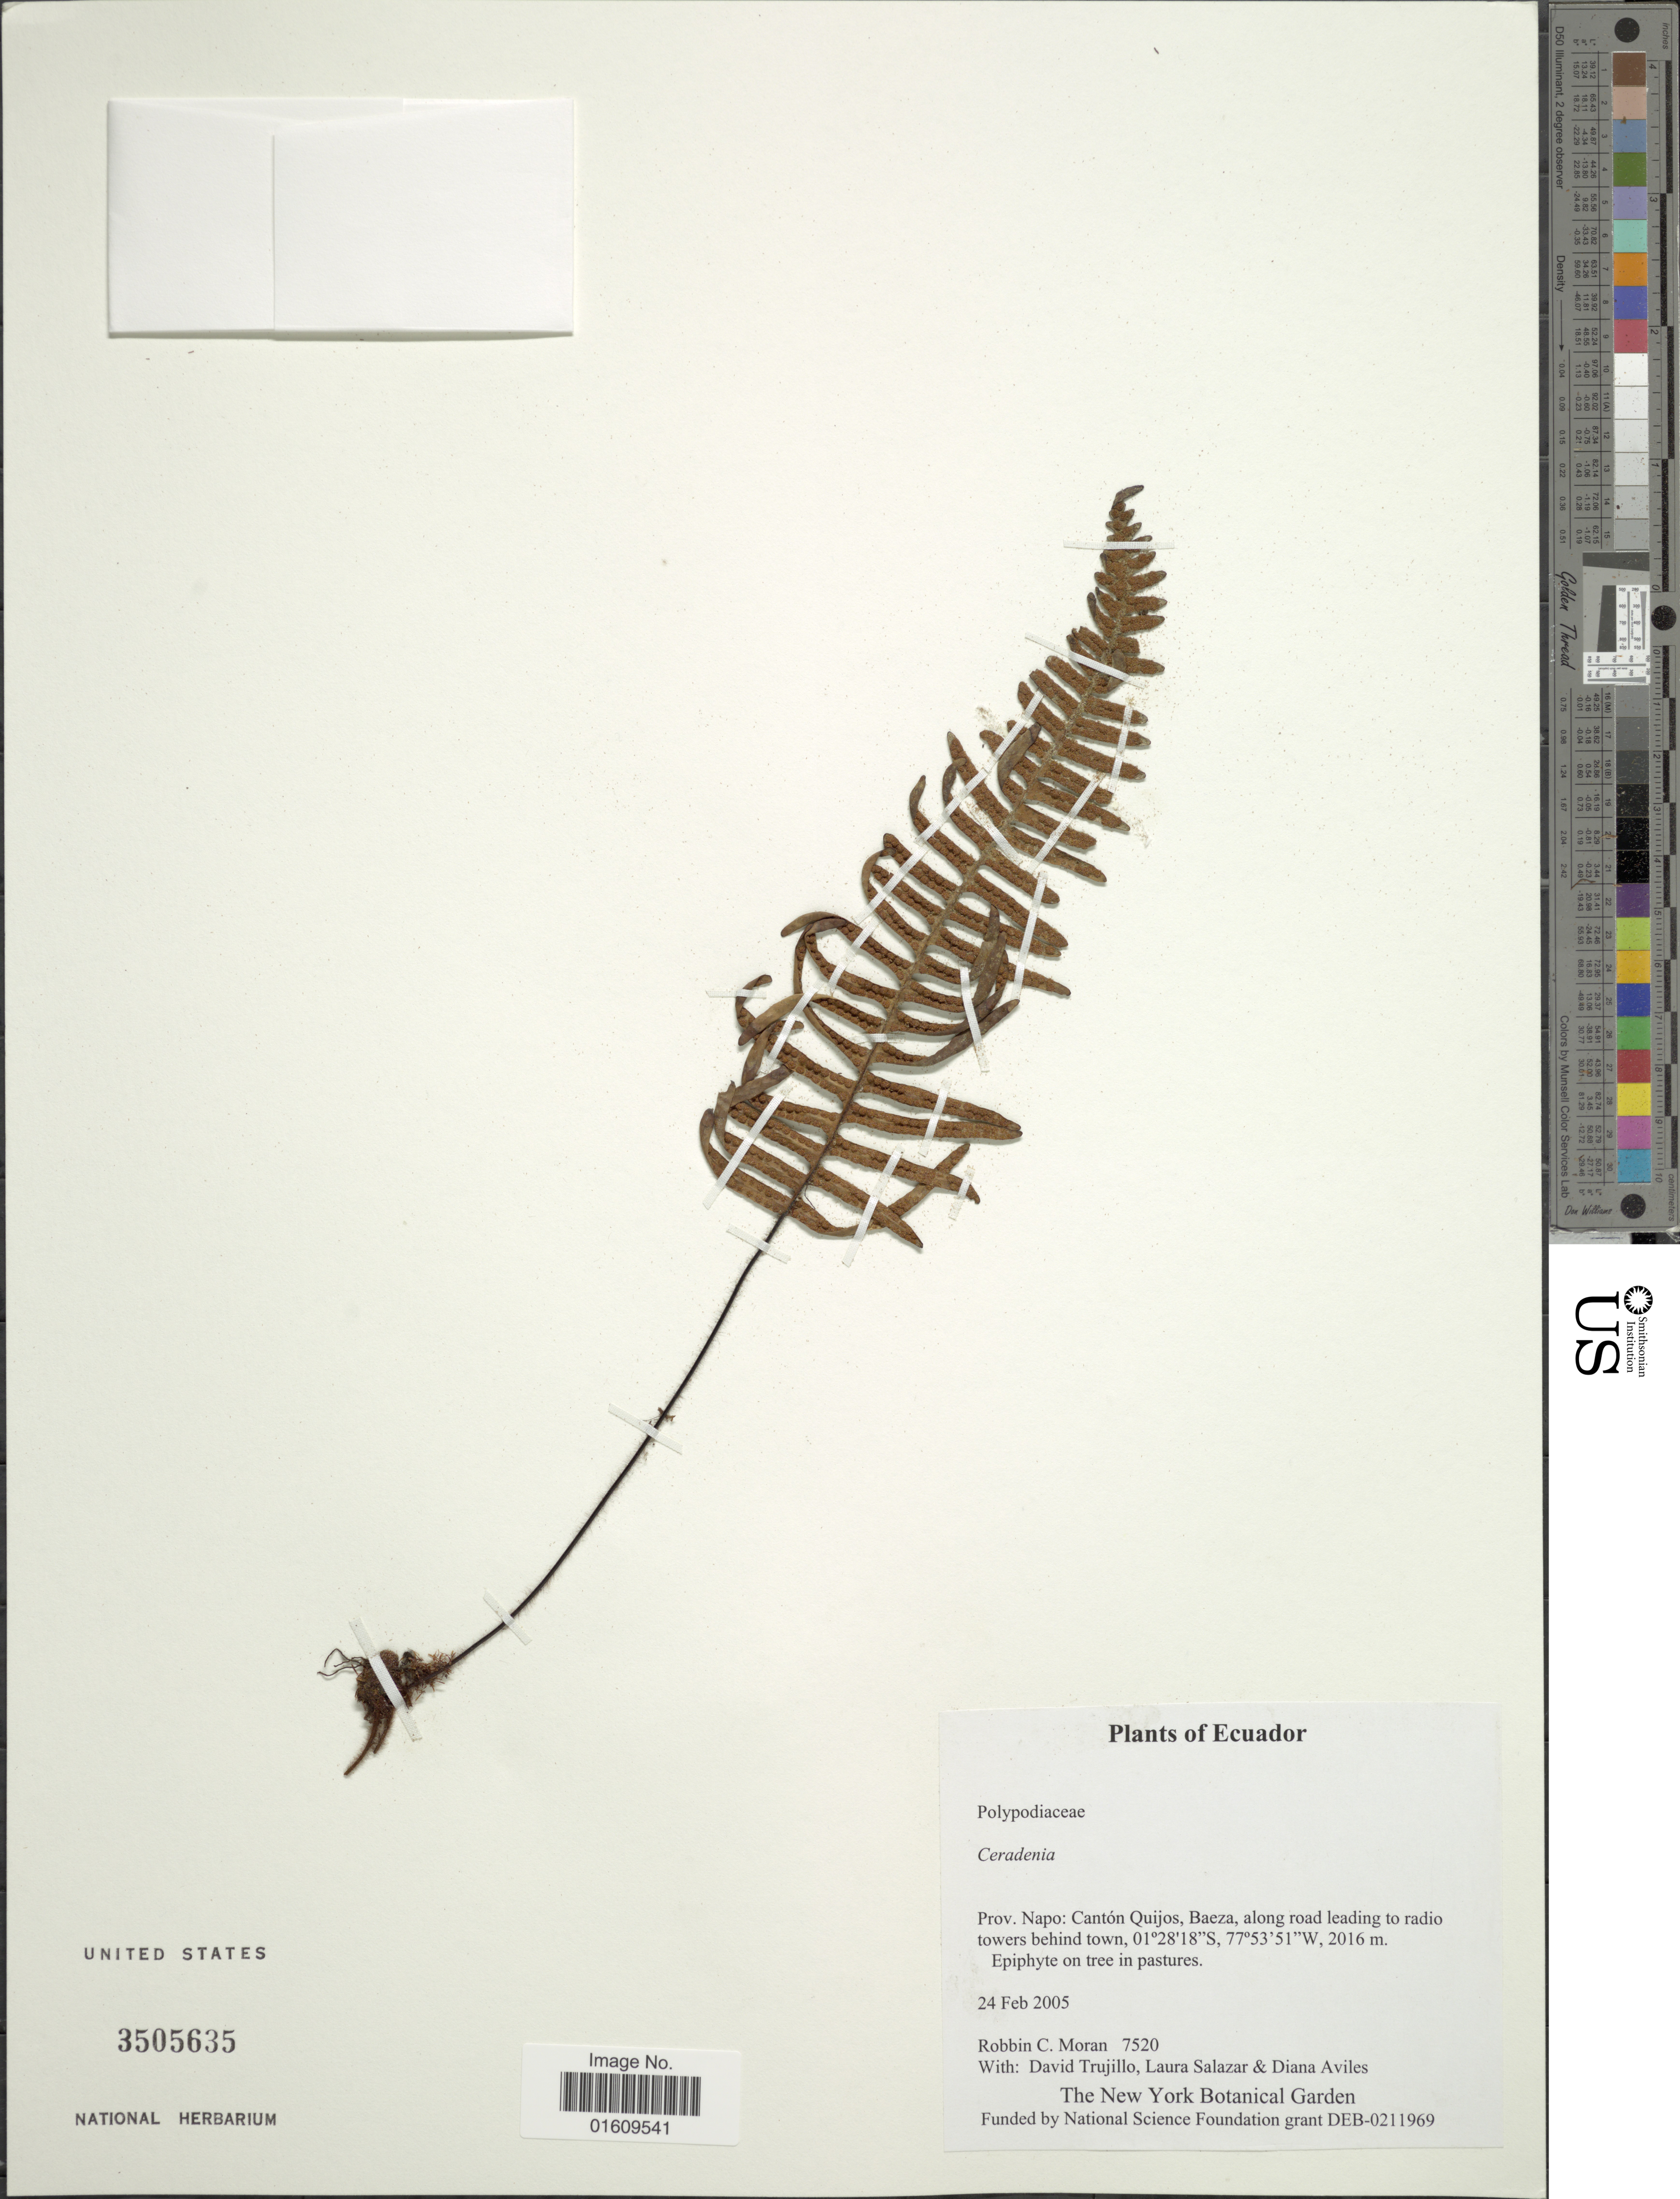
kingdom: Plantae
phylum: Tracheophyta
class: Polypodiopsida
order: Polypodiales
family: Polypodiaceae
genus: Ceradenia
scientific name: Ceradenia sp.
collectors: R. C. Moran, D. Trujillo, L. Salazar & D. Aviles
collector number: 7520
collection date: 2005-02-24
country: Ecuador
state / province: Napo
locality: Prov. Napo: Canton Quijos,Baeza, along road leading to radio towers behind town.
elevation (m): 2016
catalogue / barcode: US 3505635